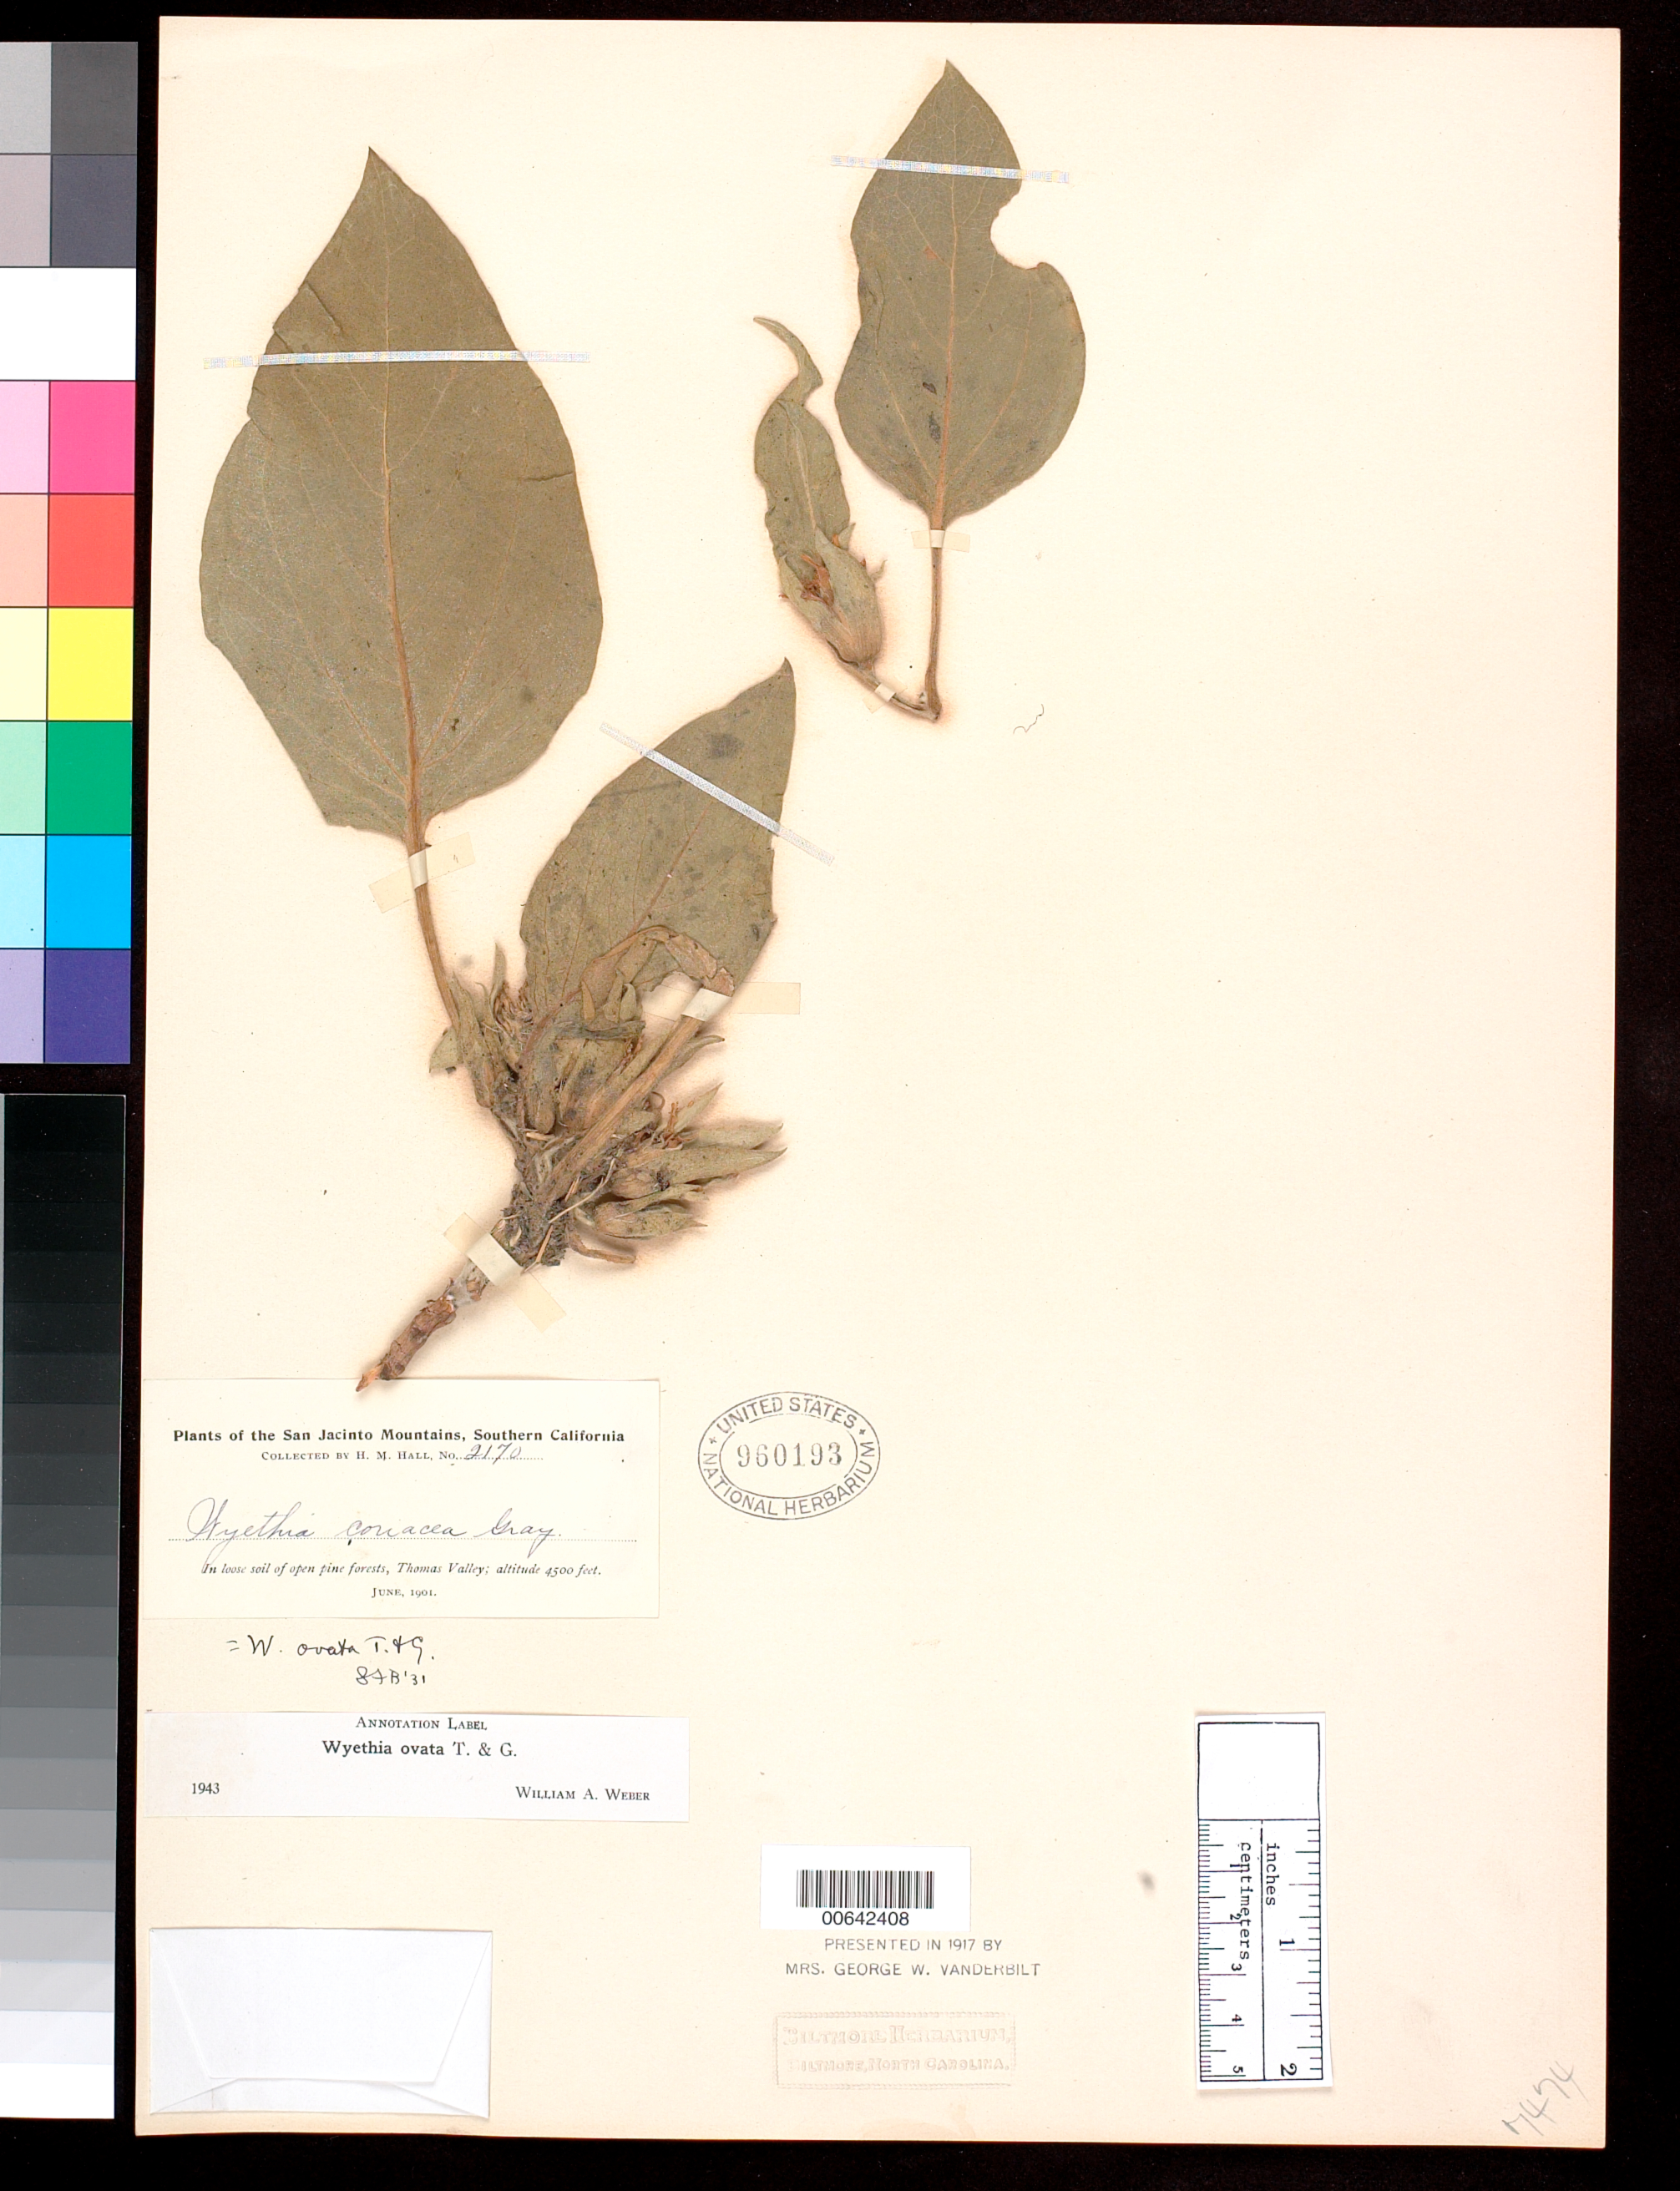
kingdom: Plantae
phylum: Tracheophyta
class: Magnoliopsida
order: Asterales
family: Asteraceae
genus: Wyethia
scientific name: Wyethia ovata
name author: Torr. & A. Gray in Emory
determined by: Weber, W. A.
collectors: H. M. Hall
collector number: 2170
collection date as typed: Jun 1901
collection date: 1901-06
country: United States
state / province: California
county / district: Riverside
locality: Thomas Valley, San Jacinto Mts.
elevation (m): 1372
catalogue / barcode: US 960193